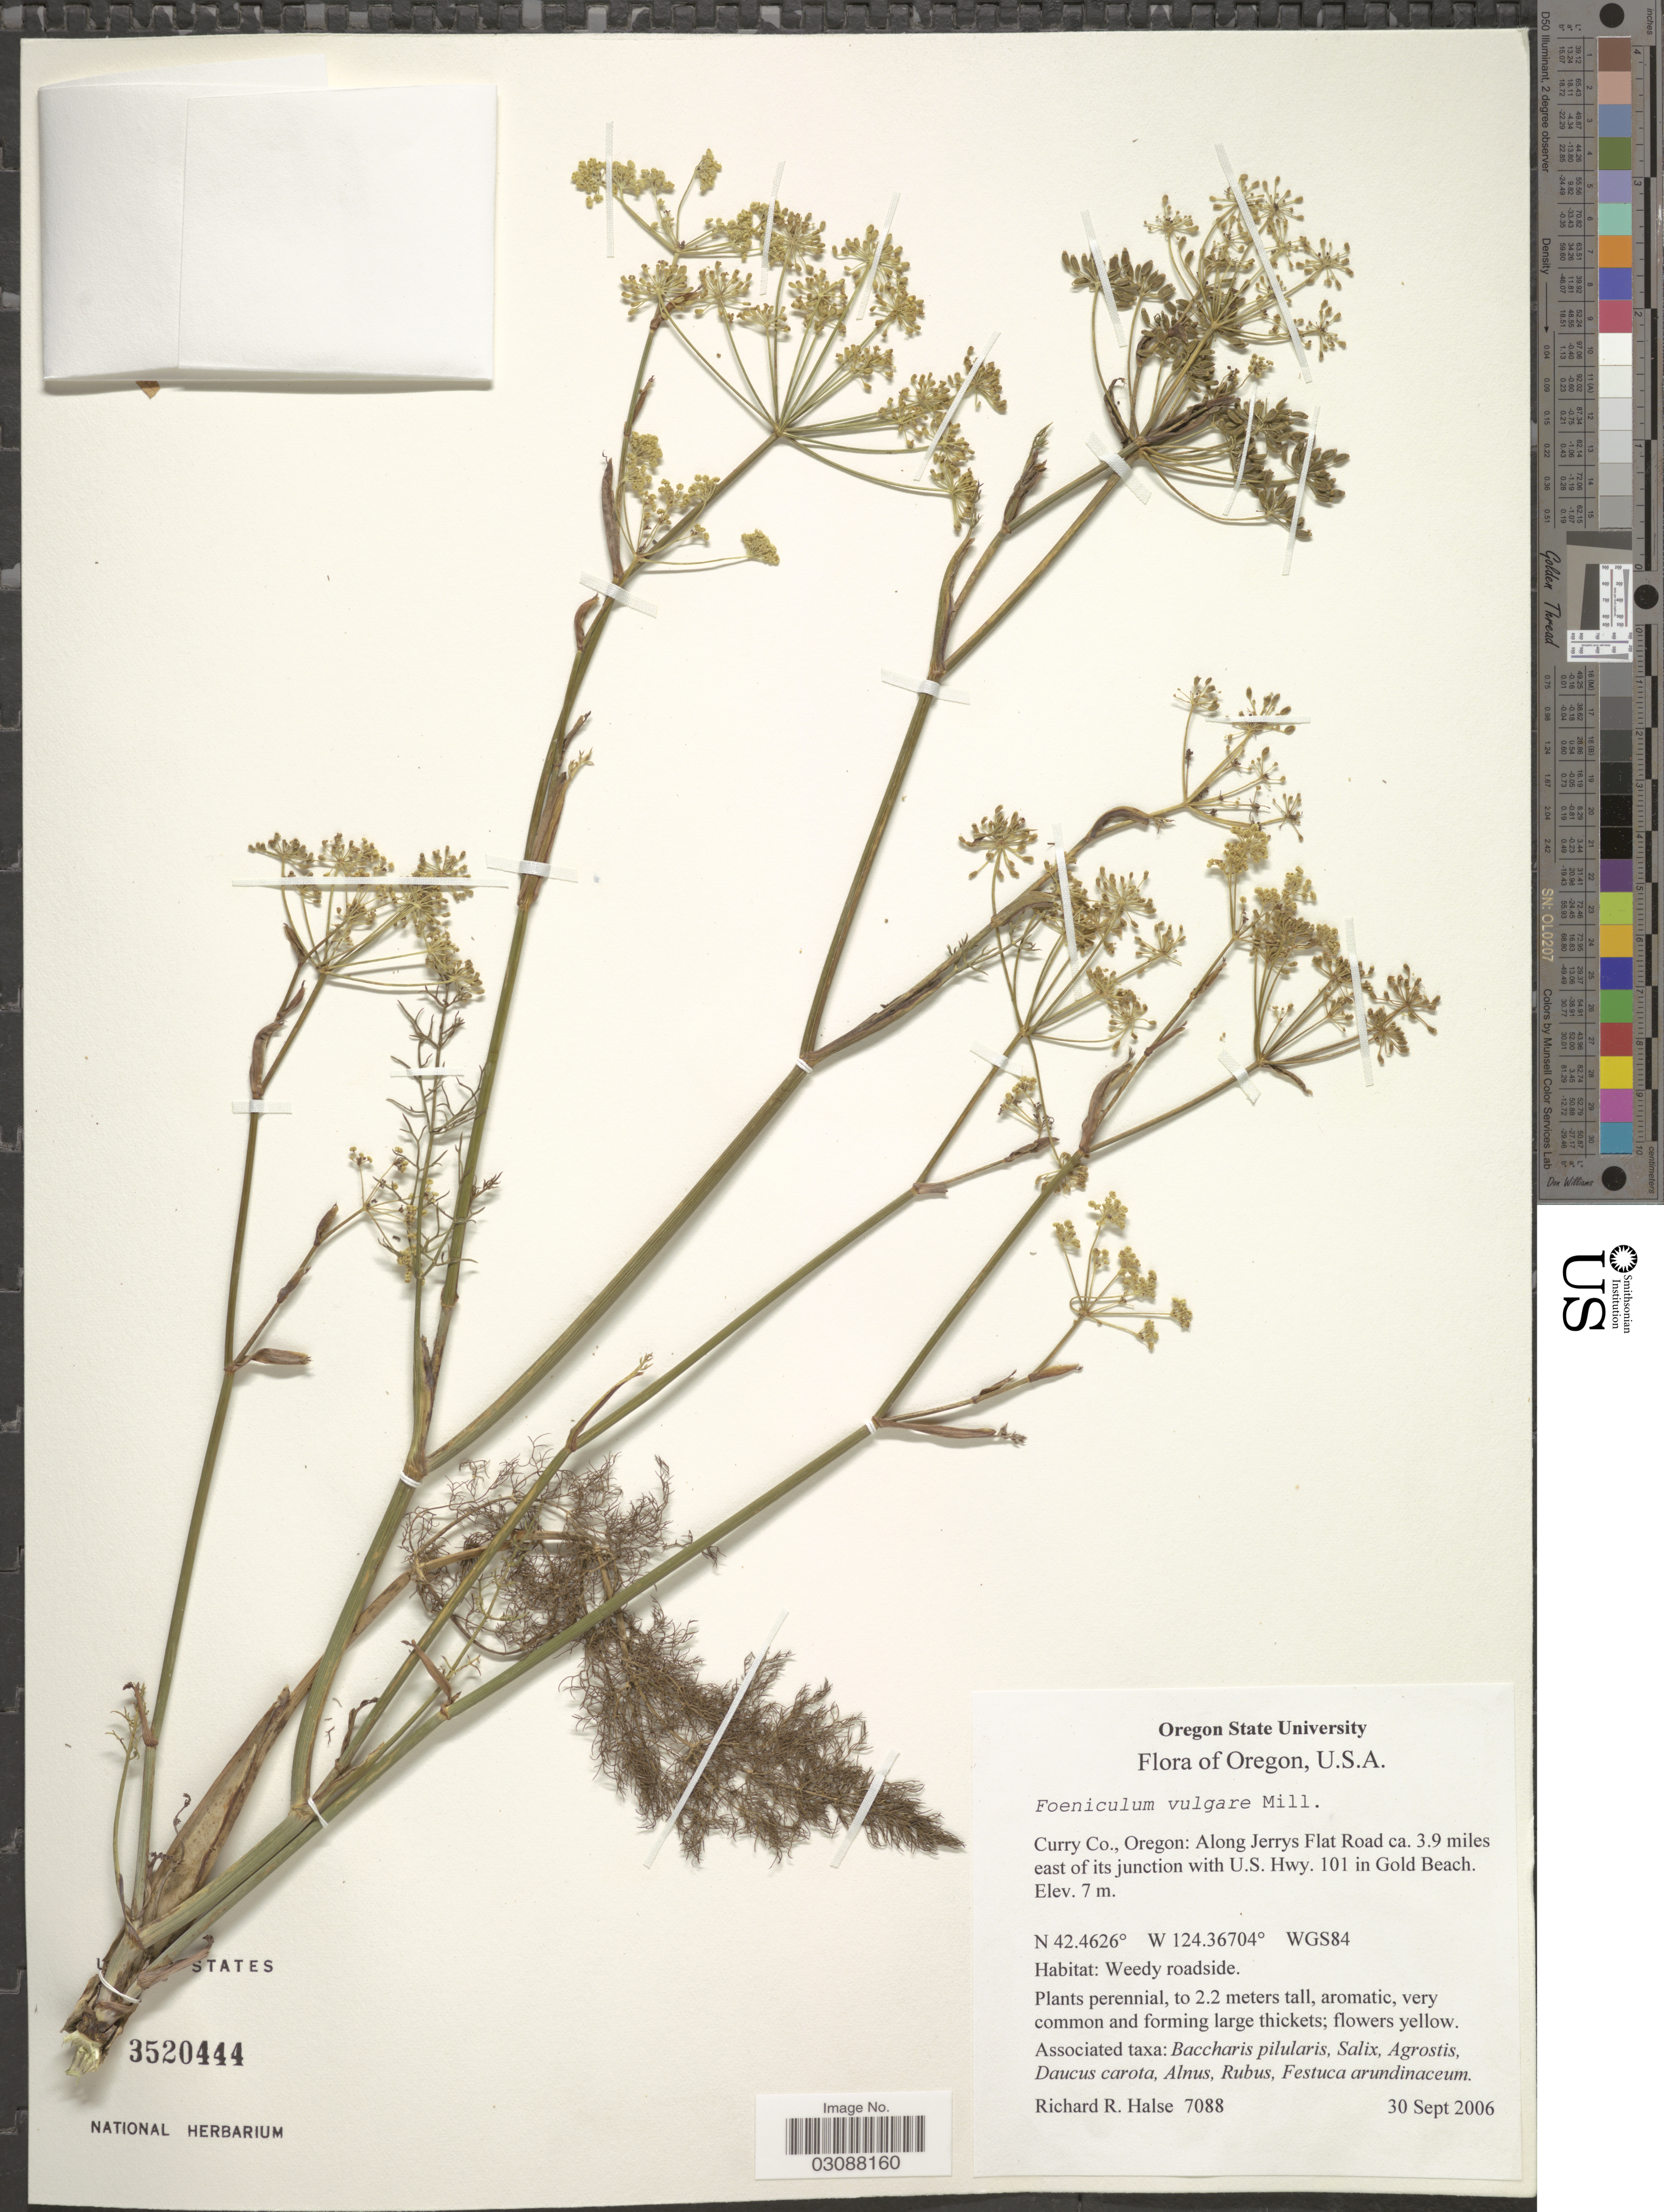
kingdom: Plantae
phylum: Tracheophyta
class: Magnoliopsida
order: Apiales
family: Apiaceae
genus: Foeniculum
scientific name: Foeniculum vulgare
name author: Mill.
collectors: R. Halse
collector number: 7088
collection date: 2006-09-30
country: United States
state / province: Oregon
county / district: Curry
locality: Curry Co., Along Jerry's Flat Road ca. 3.9 miles east of its junction with U.S. Hwy. 101 in Gold Beach.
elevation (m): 7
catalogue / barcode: US 3520444